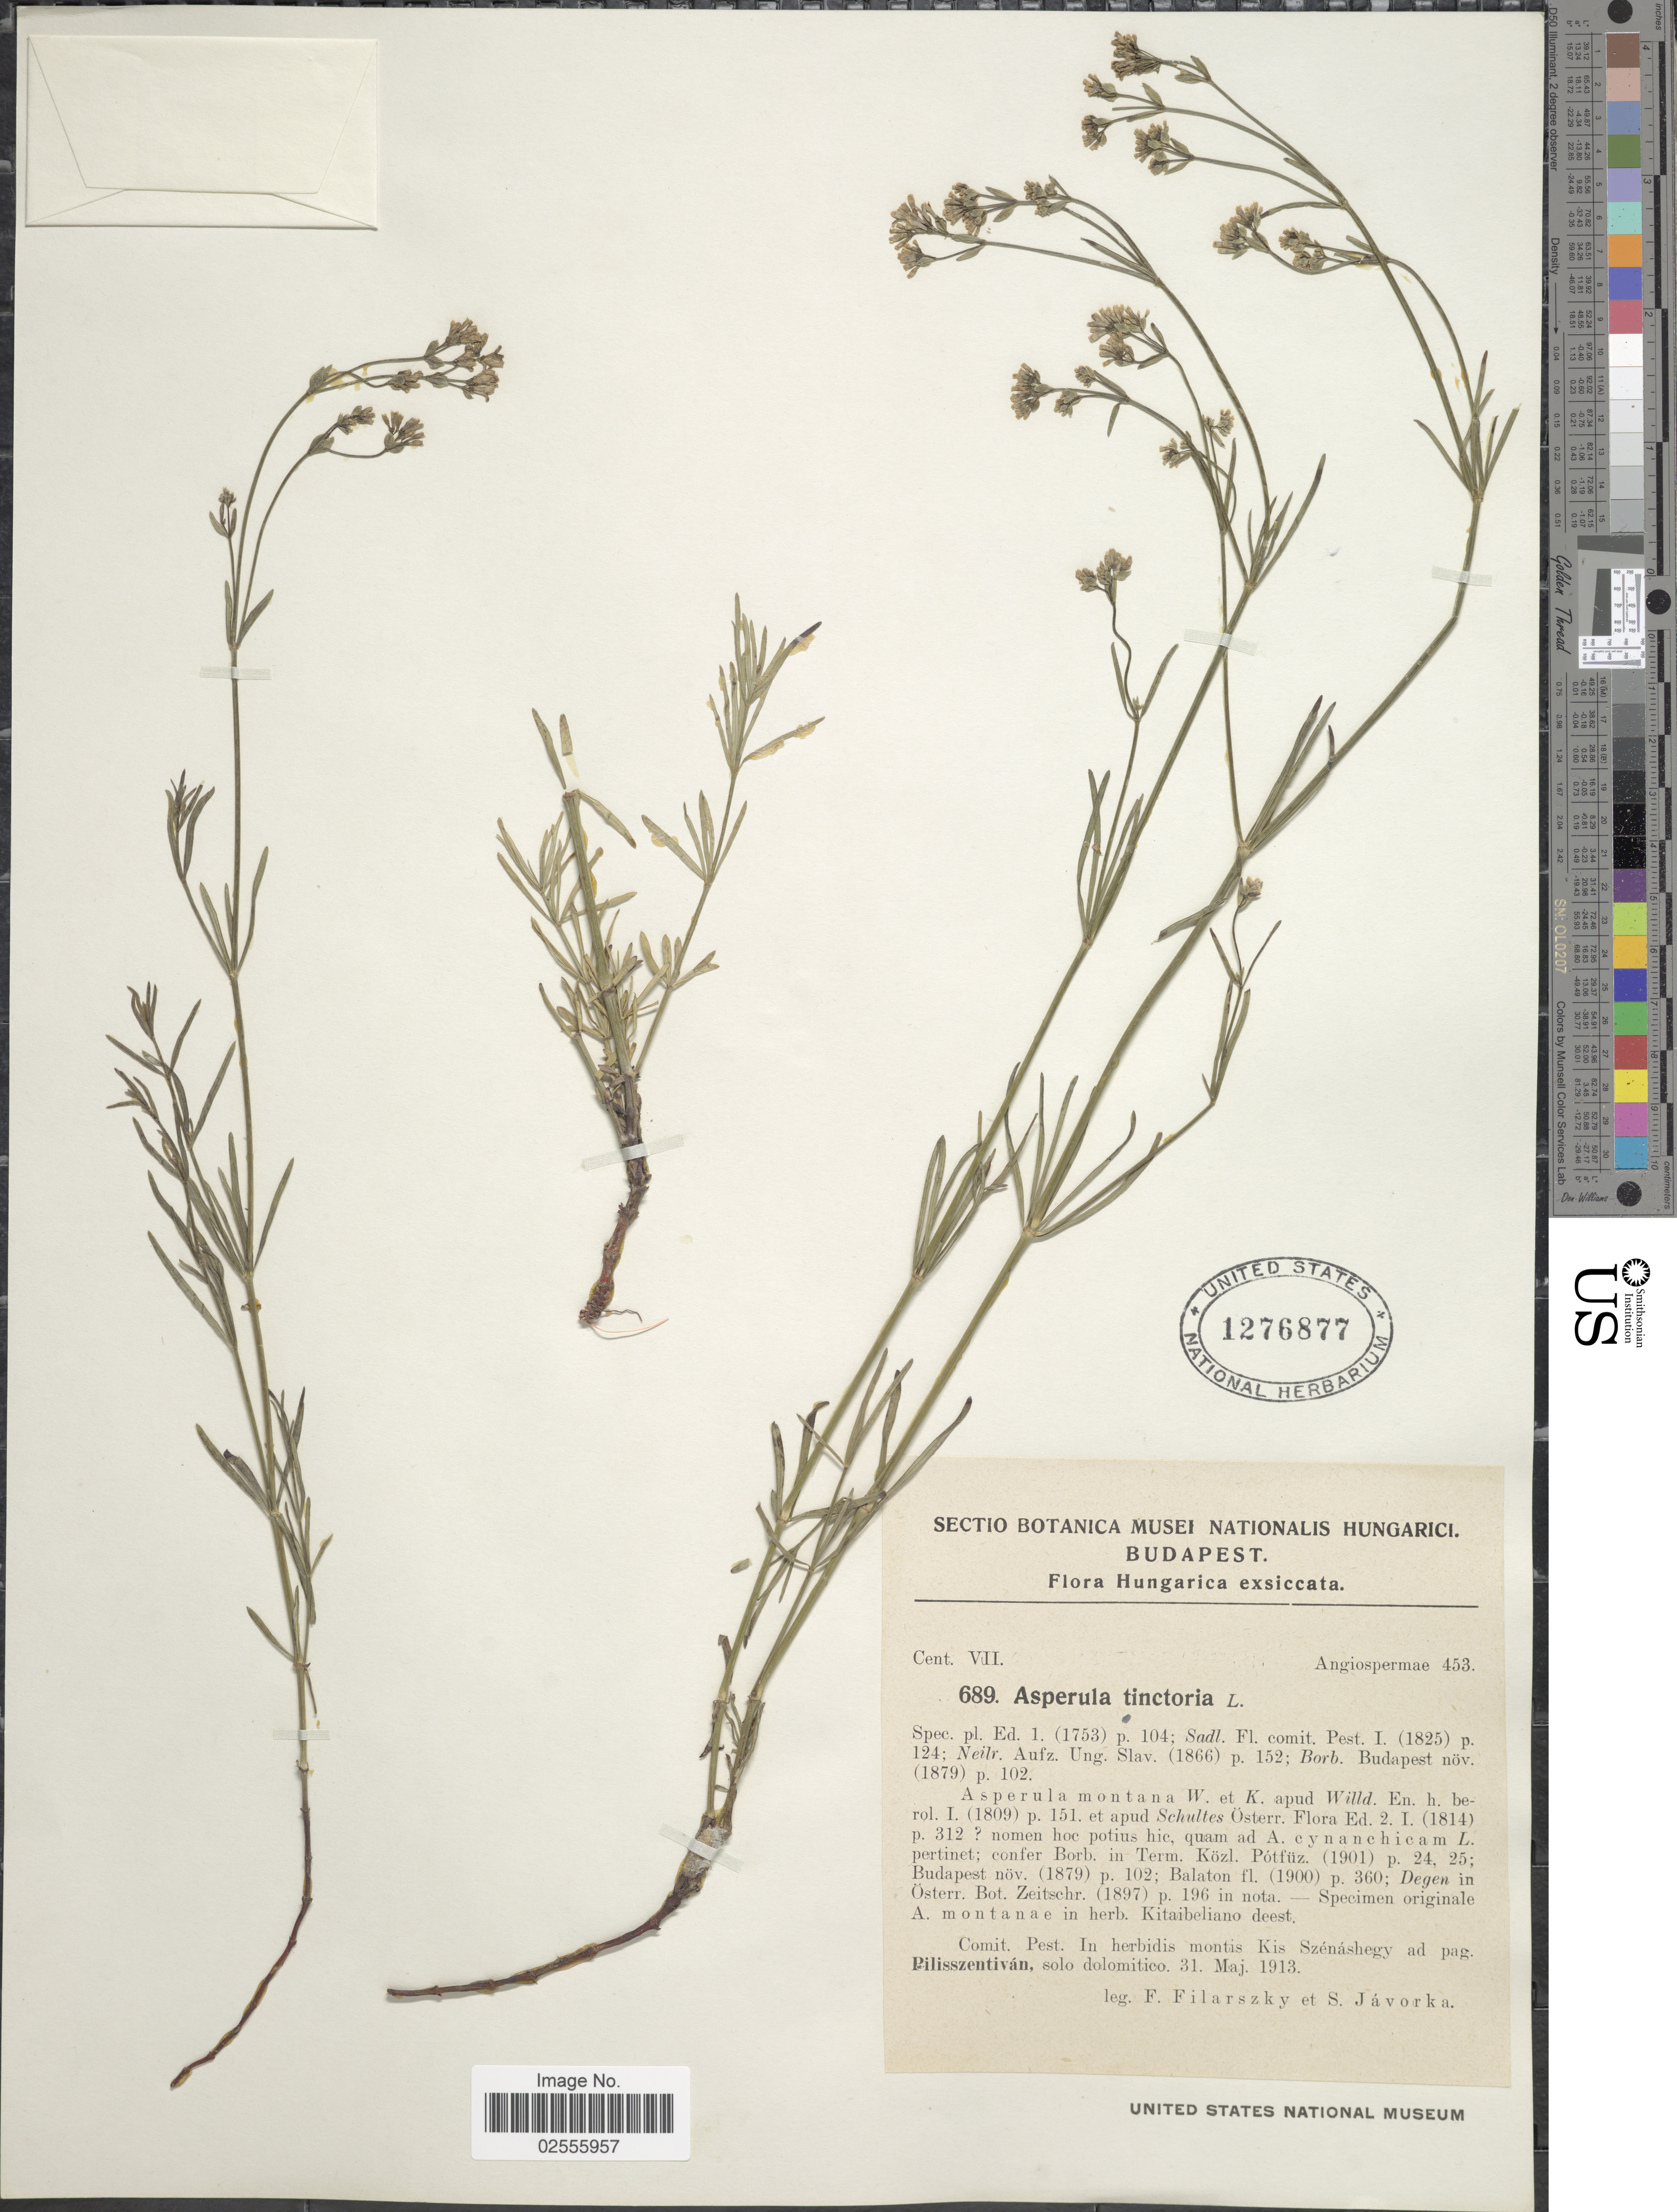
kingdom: Plantae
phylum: Tracheophyta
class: Magnoliopsida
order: Gentianales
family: Rubiaceae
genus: Asperula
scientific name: Asperula tinctoria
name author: L.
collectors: F. Filarszky & S. Javorka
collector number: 689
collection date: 1913-05-31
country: Hungary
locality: Hungarica, Comit. Pest., in herbidis montis Kis Szenashegy ad pag. Pilisszentivan, solo dolomitico.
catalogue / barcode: US 1276877